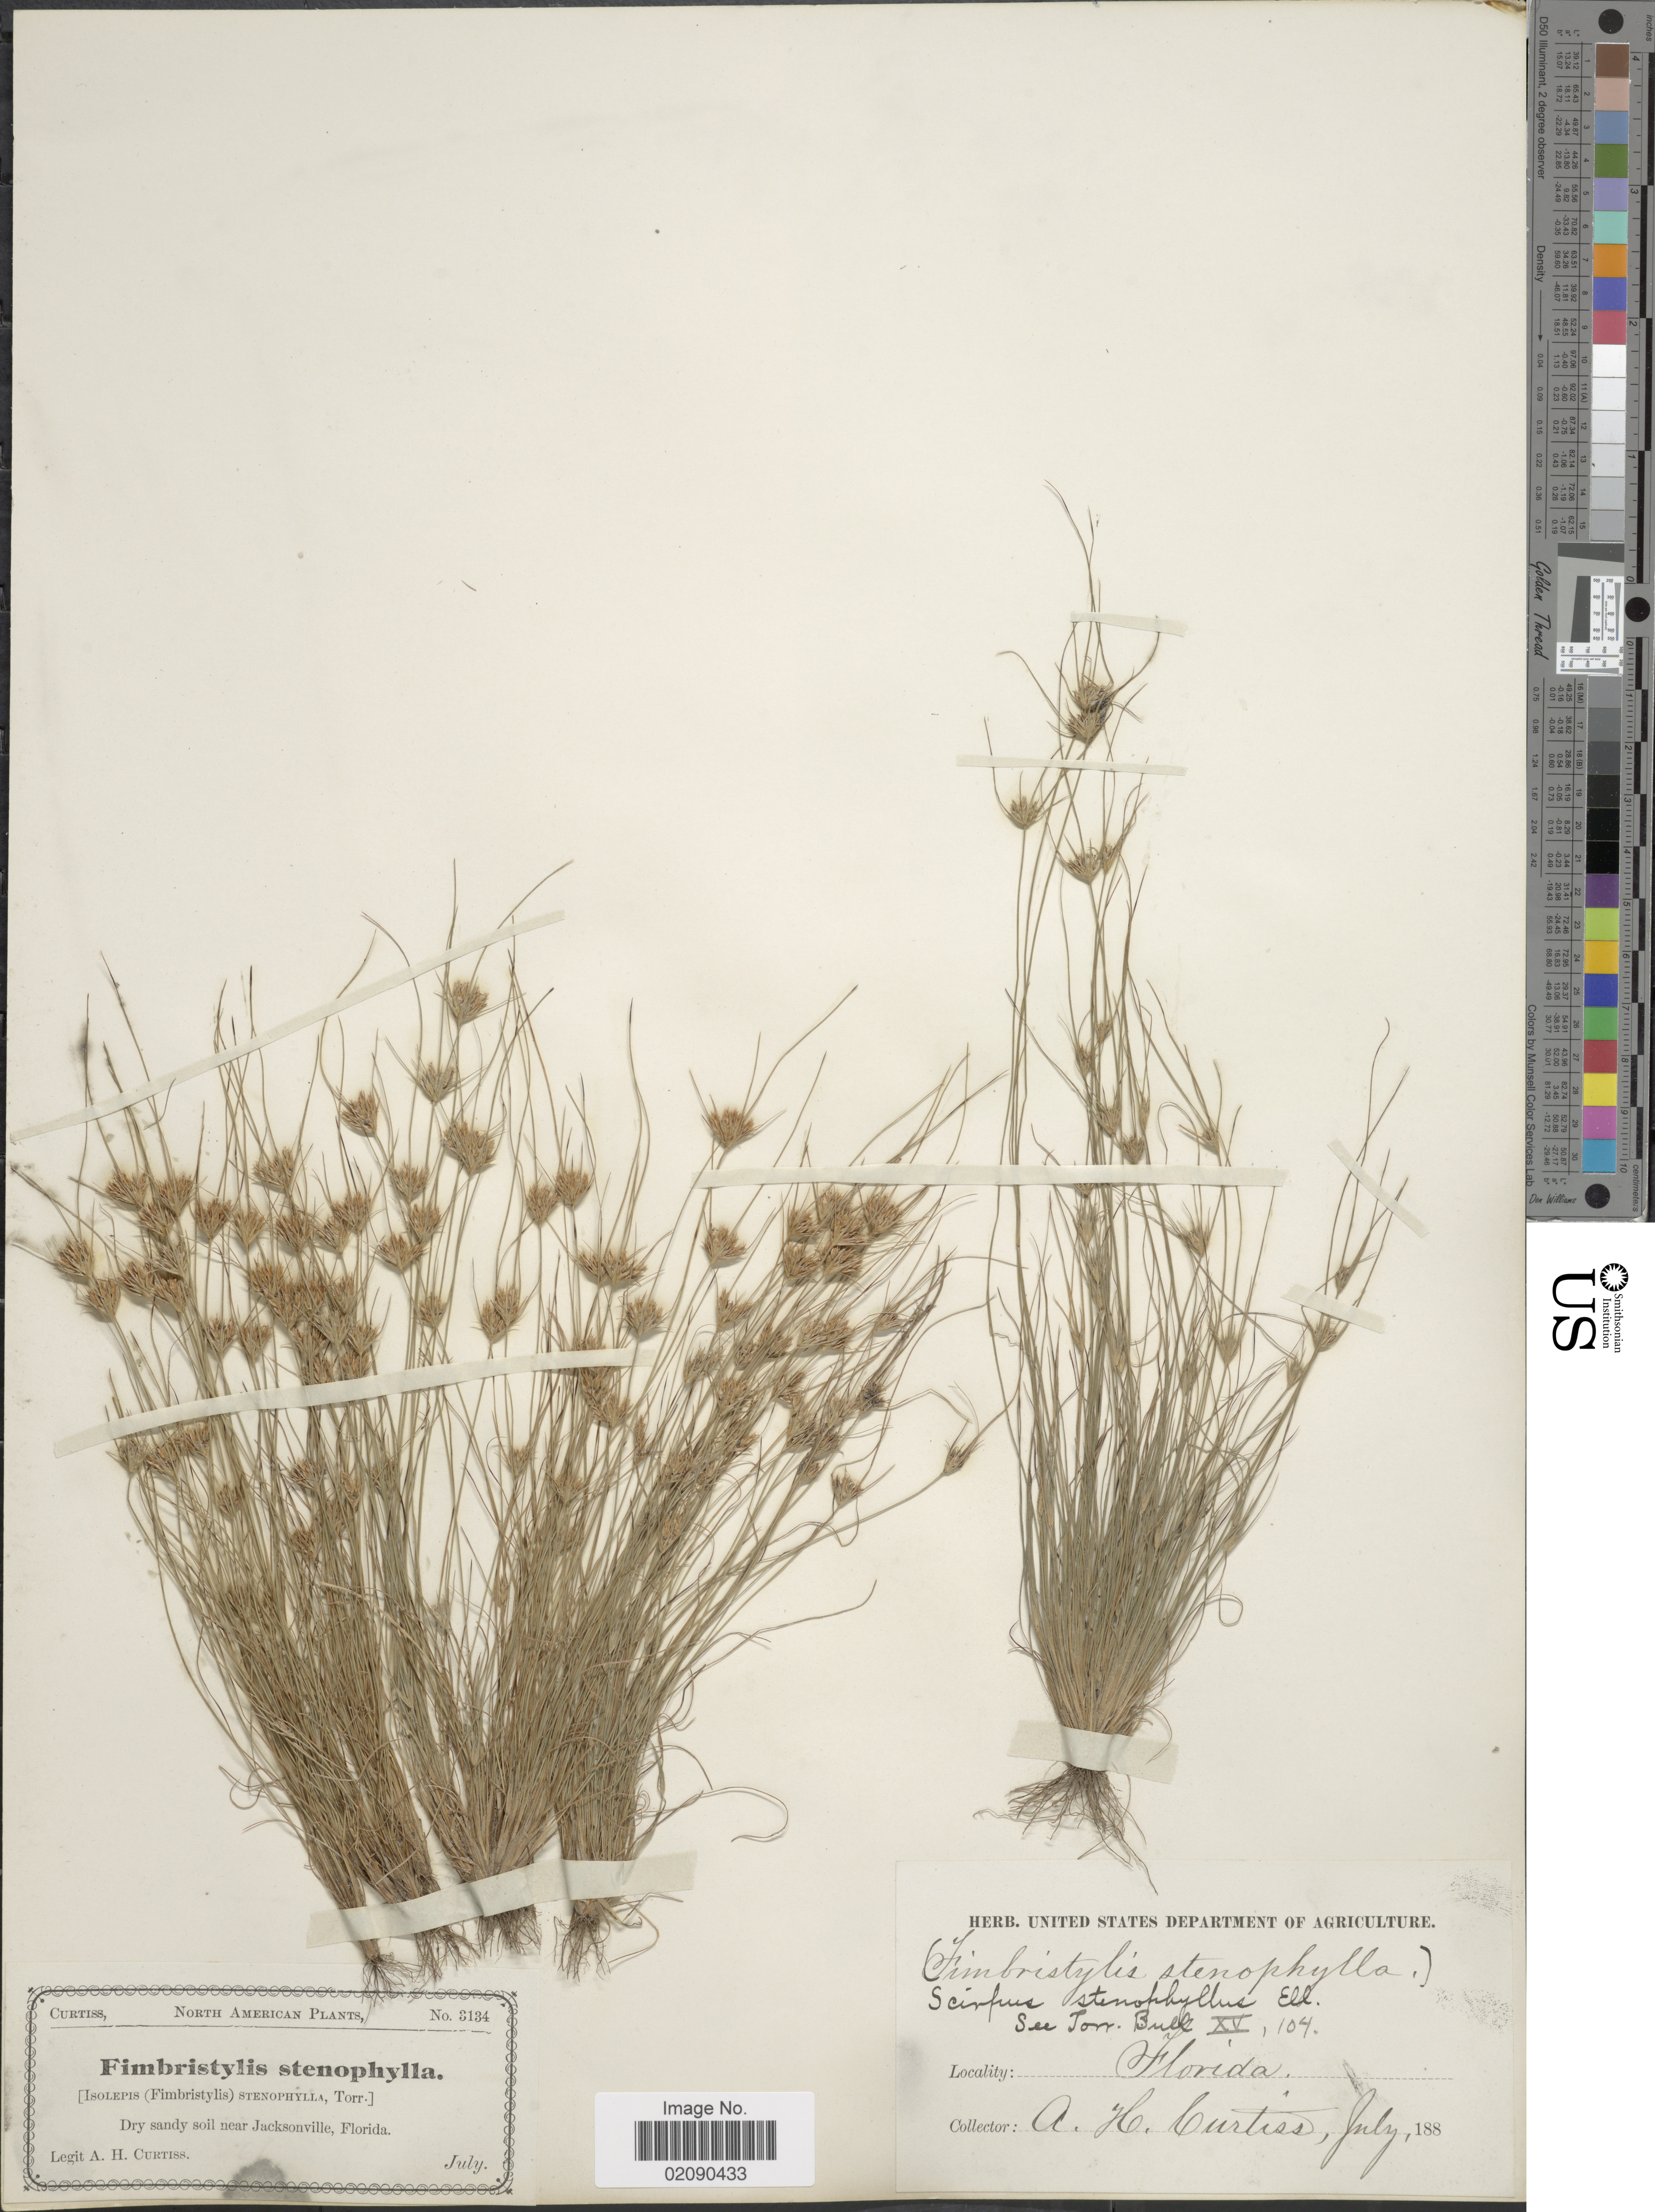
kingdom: Plantae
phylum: Tracheophyta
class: Liliopsida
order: Poales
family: Cyperaceae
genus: Bulbostylis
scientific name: Bulbostylis stenophylla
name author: (Elliott) C.B. Clarke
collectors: A. H. Curtiss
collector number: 3134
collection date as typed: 188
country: United States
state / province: Florida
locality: Dry sandy soil near Jacksonville